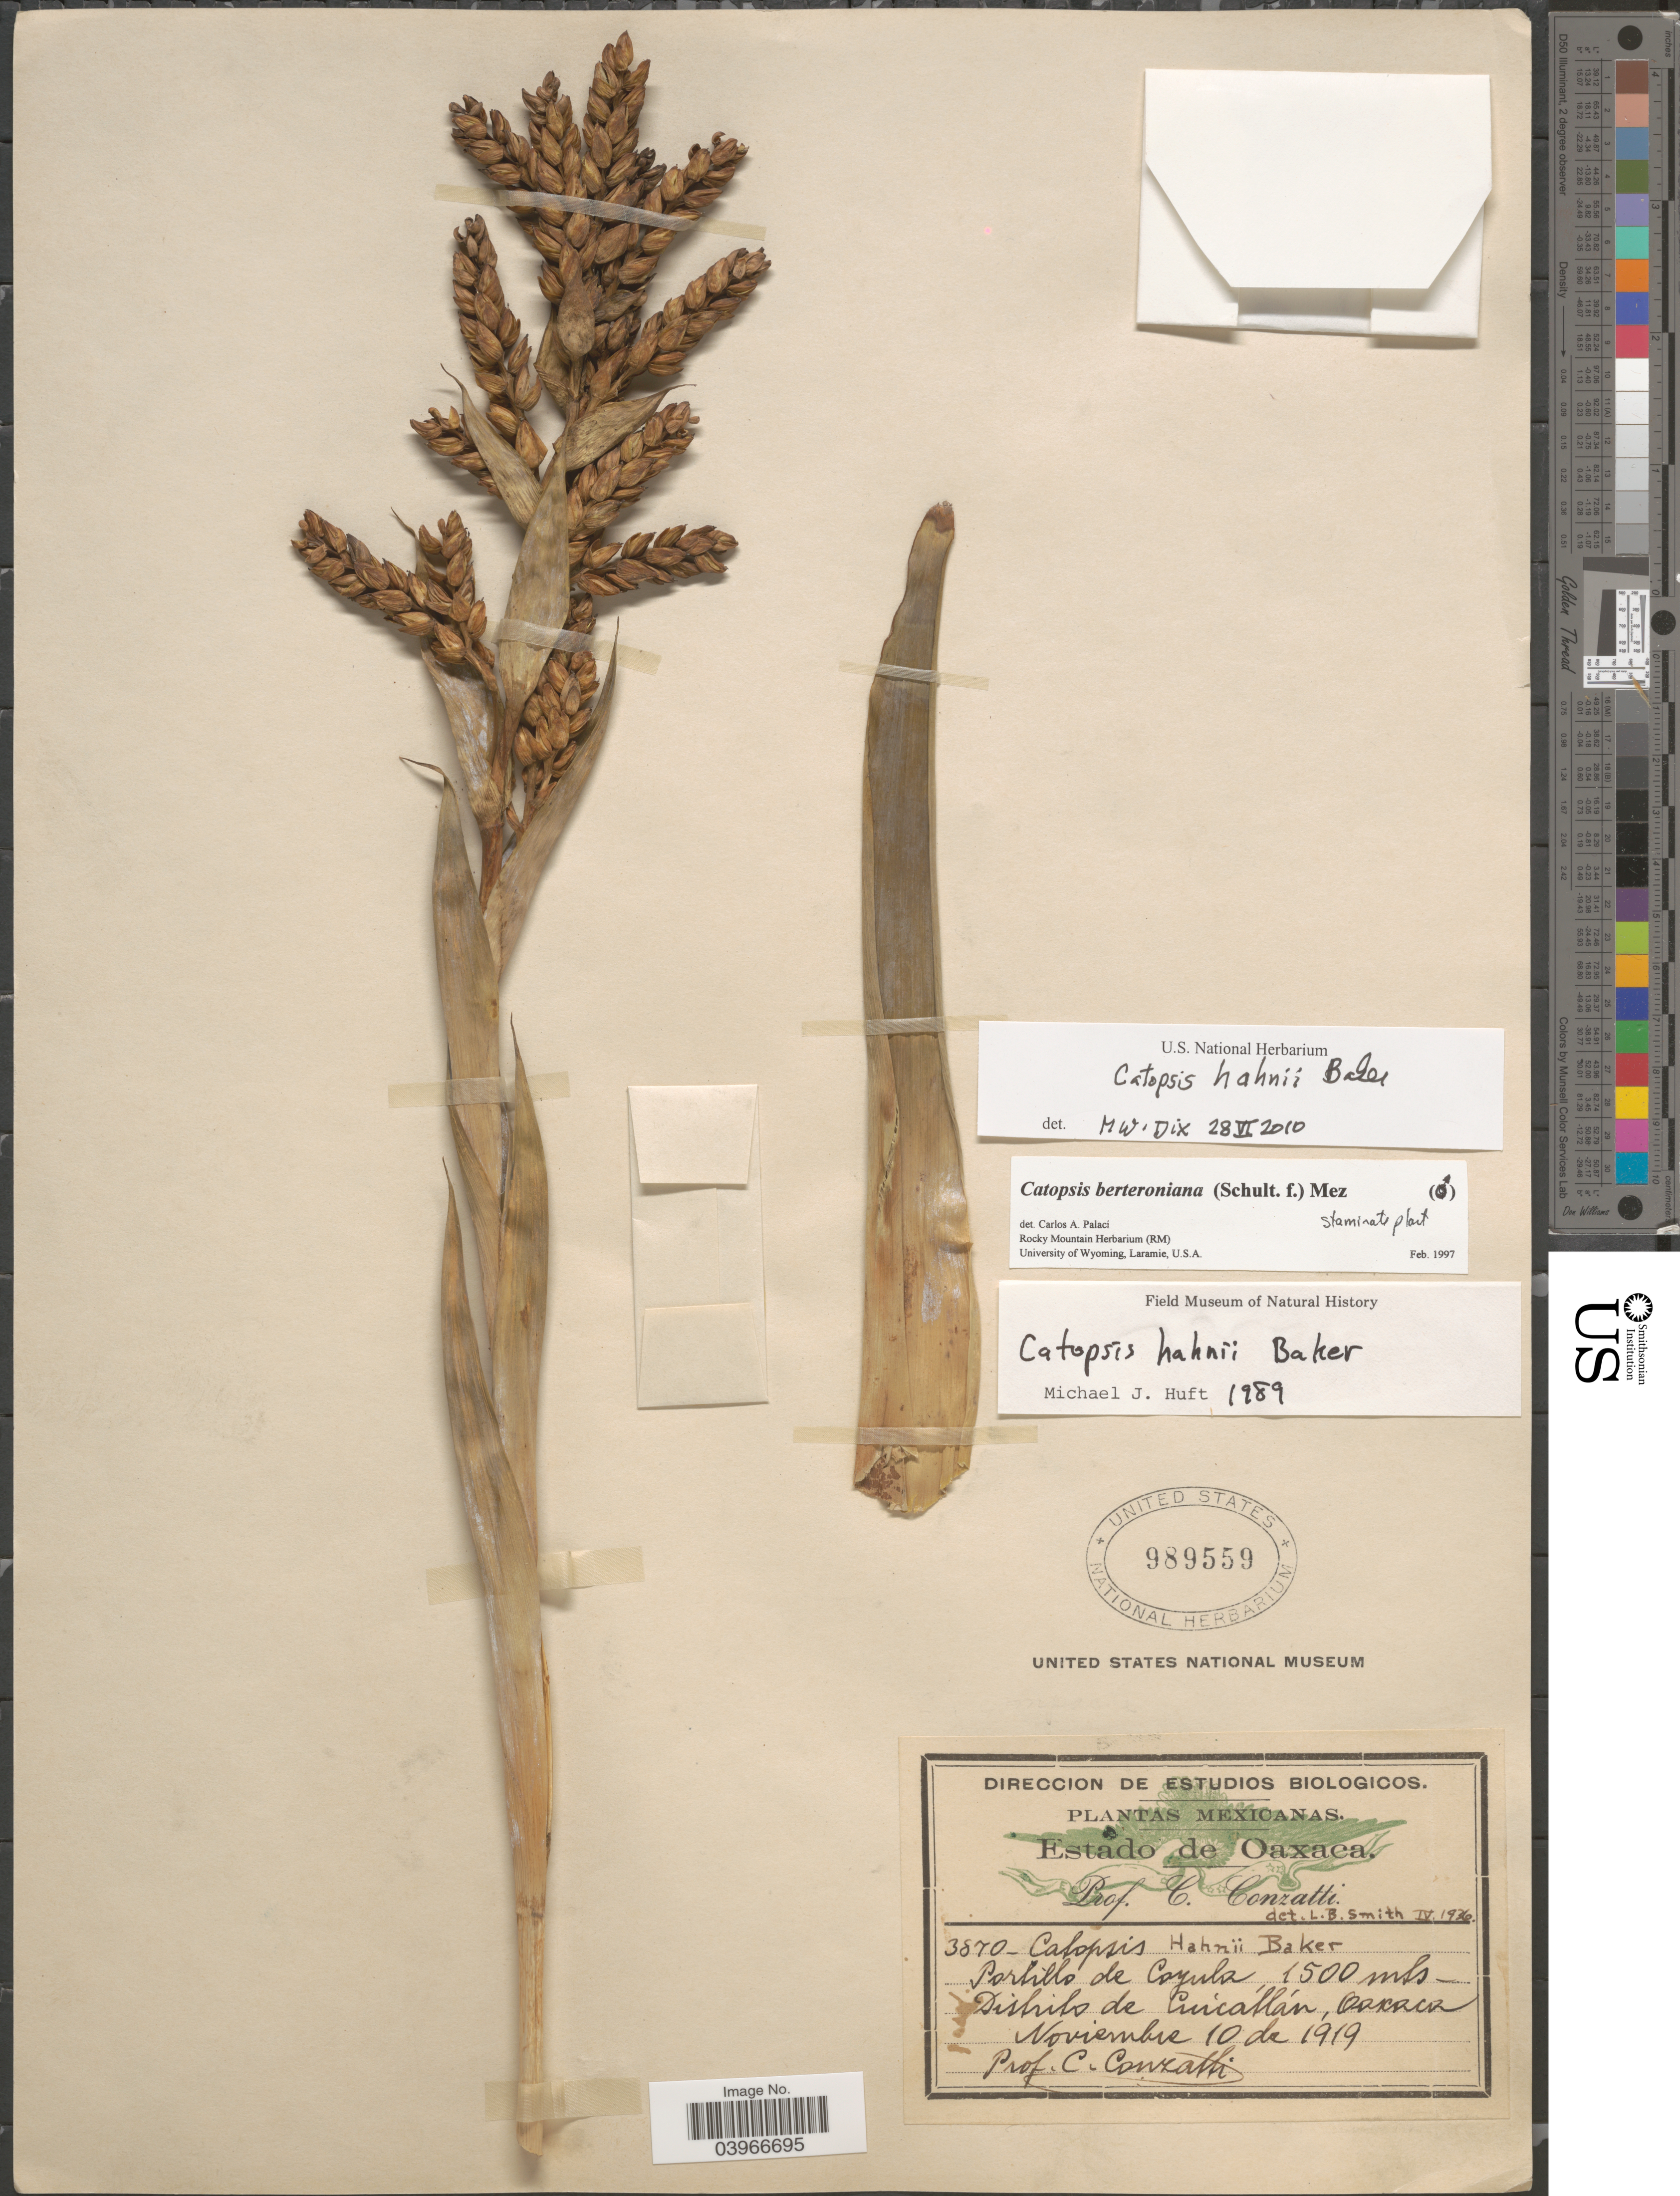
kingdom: Plantae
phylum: Tracheophyta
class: Liliopsida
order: Poales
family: Bromeliaceae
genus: Catopsis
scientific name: Catopsis berteroniana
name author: (Schult. & Schult. f.) Mez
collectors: C. Conzatti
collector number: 3870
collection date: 1919-11-10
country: Mexico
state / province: Oaxaca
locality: Portillo de Coyula. Distrito de Cuicatlán, Oaxaca.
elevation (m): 1500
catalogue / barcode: US 989559